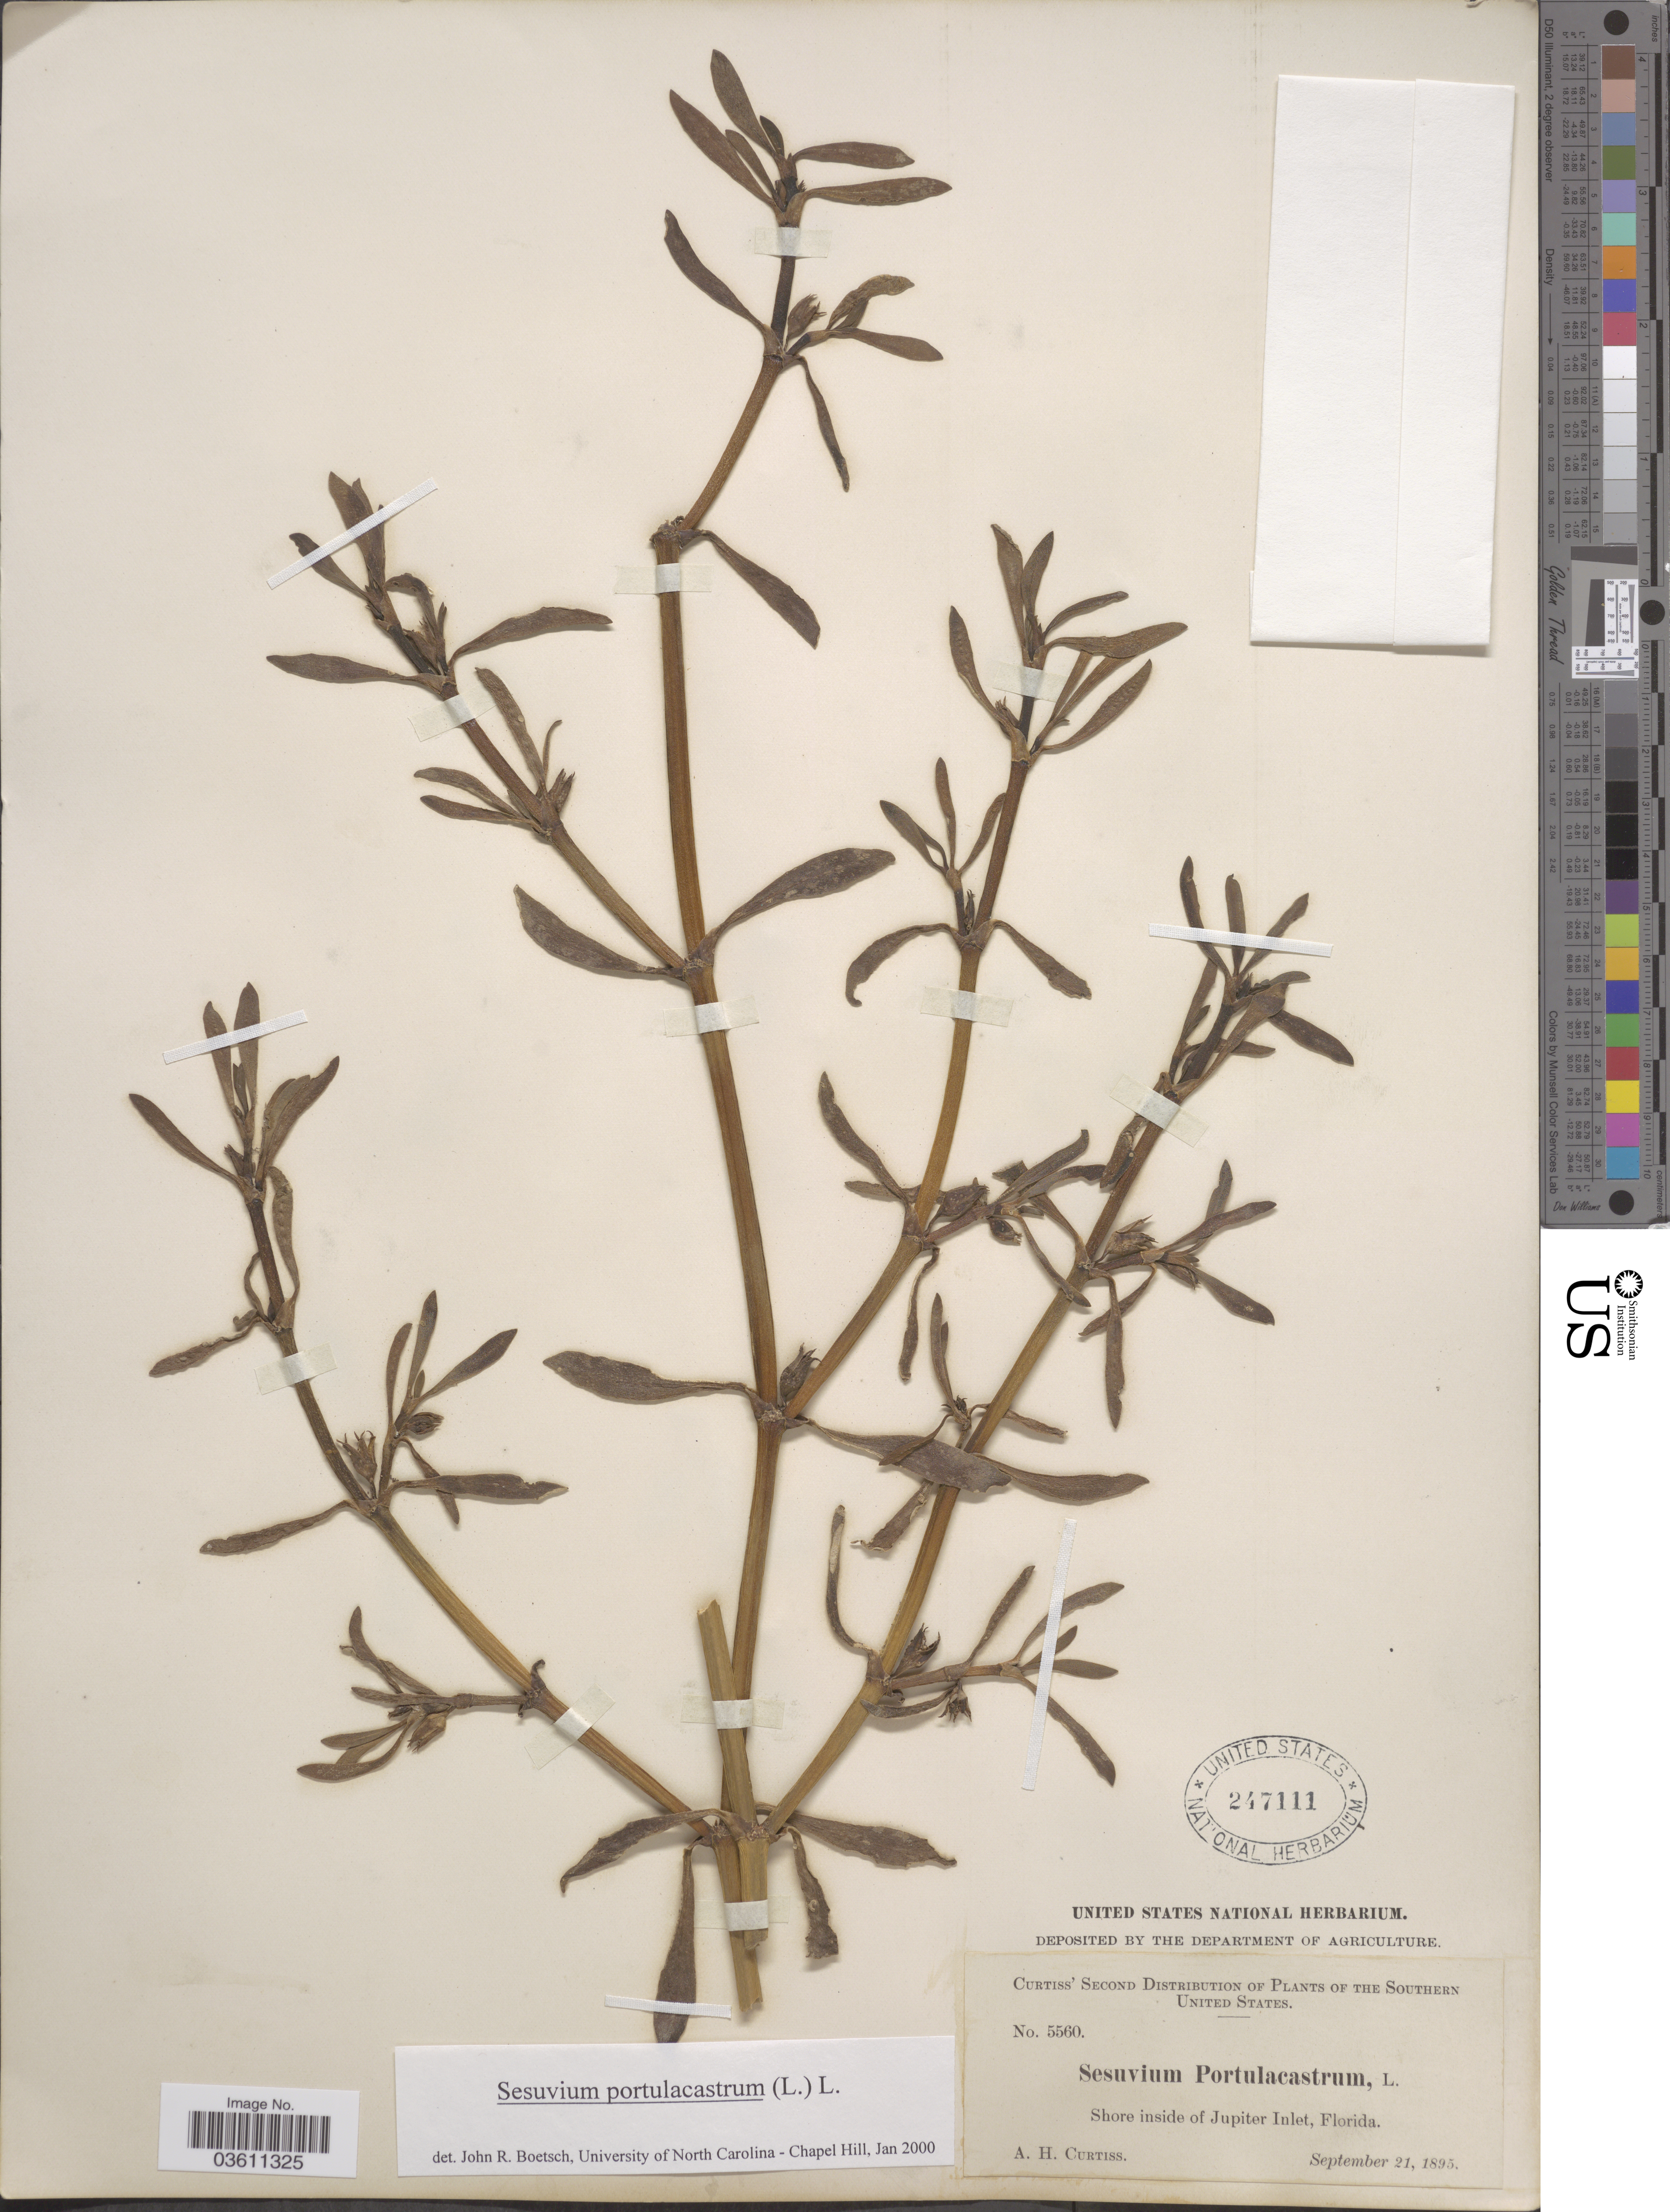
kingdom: Plantae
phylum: Tracheophyta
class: Magnoliopsida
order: Caryophyllales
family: Aizoaceae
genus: Sesuvium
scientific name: Sesuvium portulacastrum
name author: (L.) L.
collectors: A. H. Curtiss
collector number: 5560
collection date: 1895-09-21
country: United States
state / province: Florida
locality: Southern United States. Shore inside of Jupiter Inlet.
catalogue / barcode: US 247111